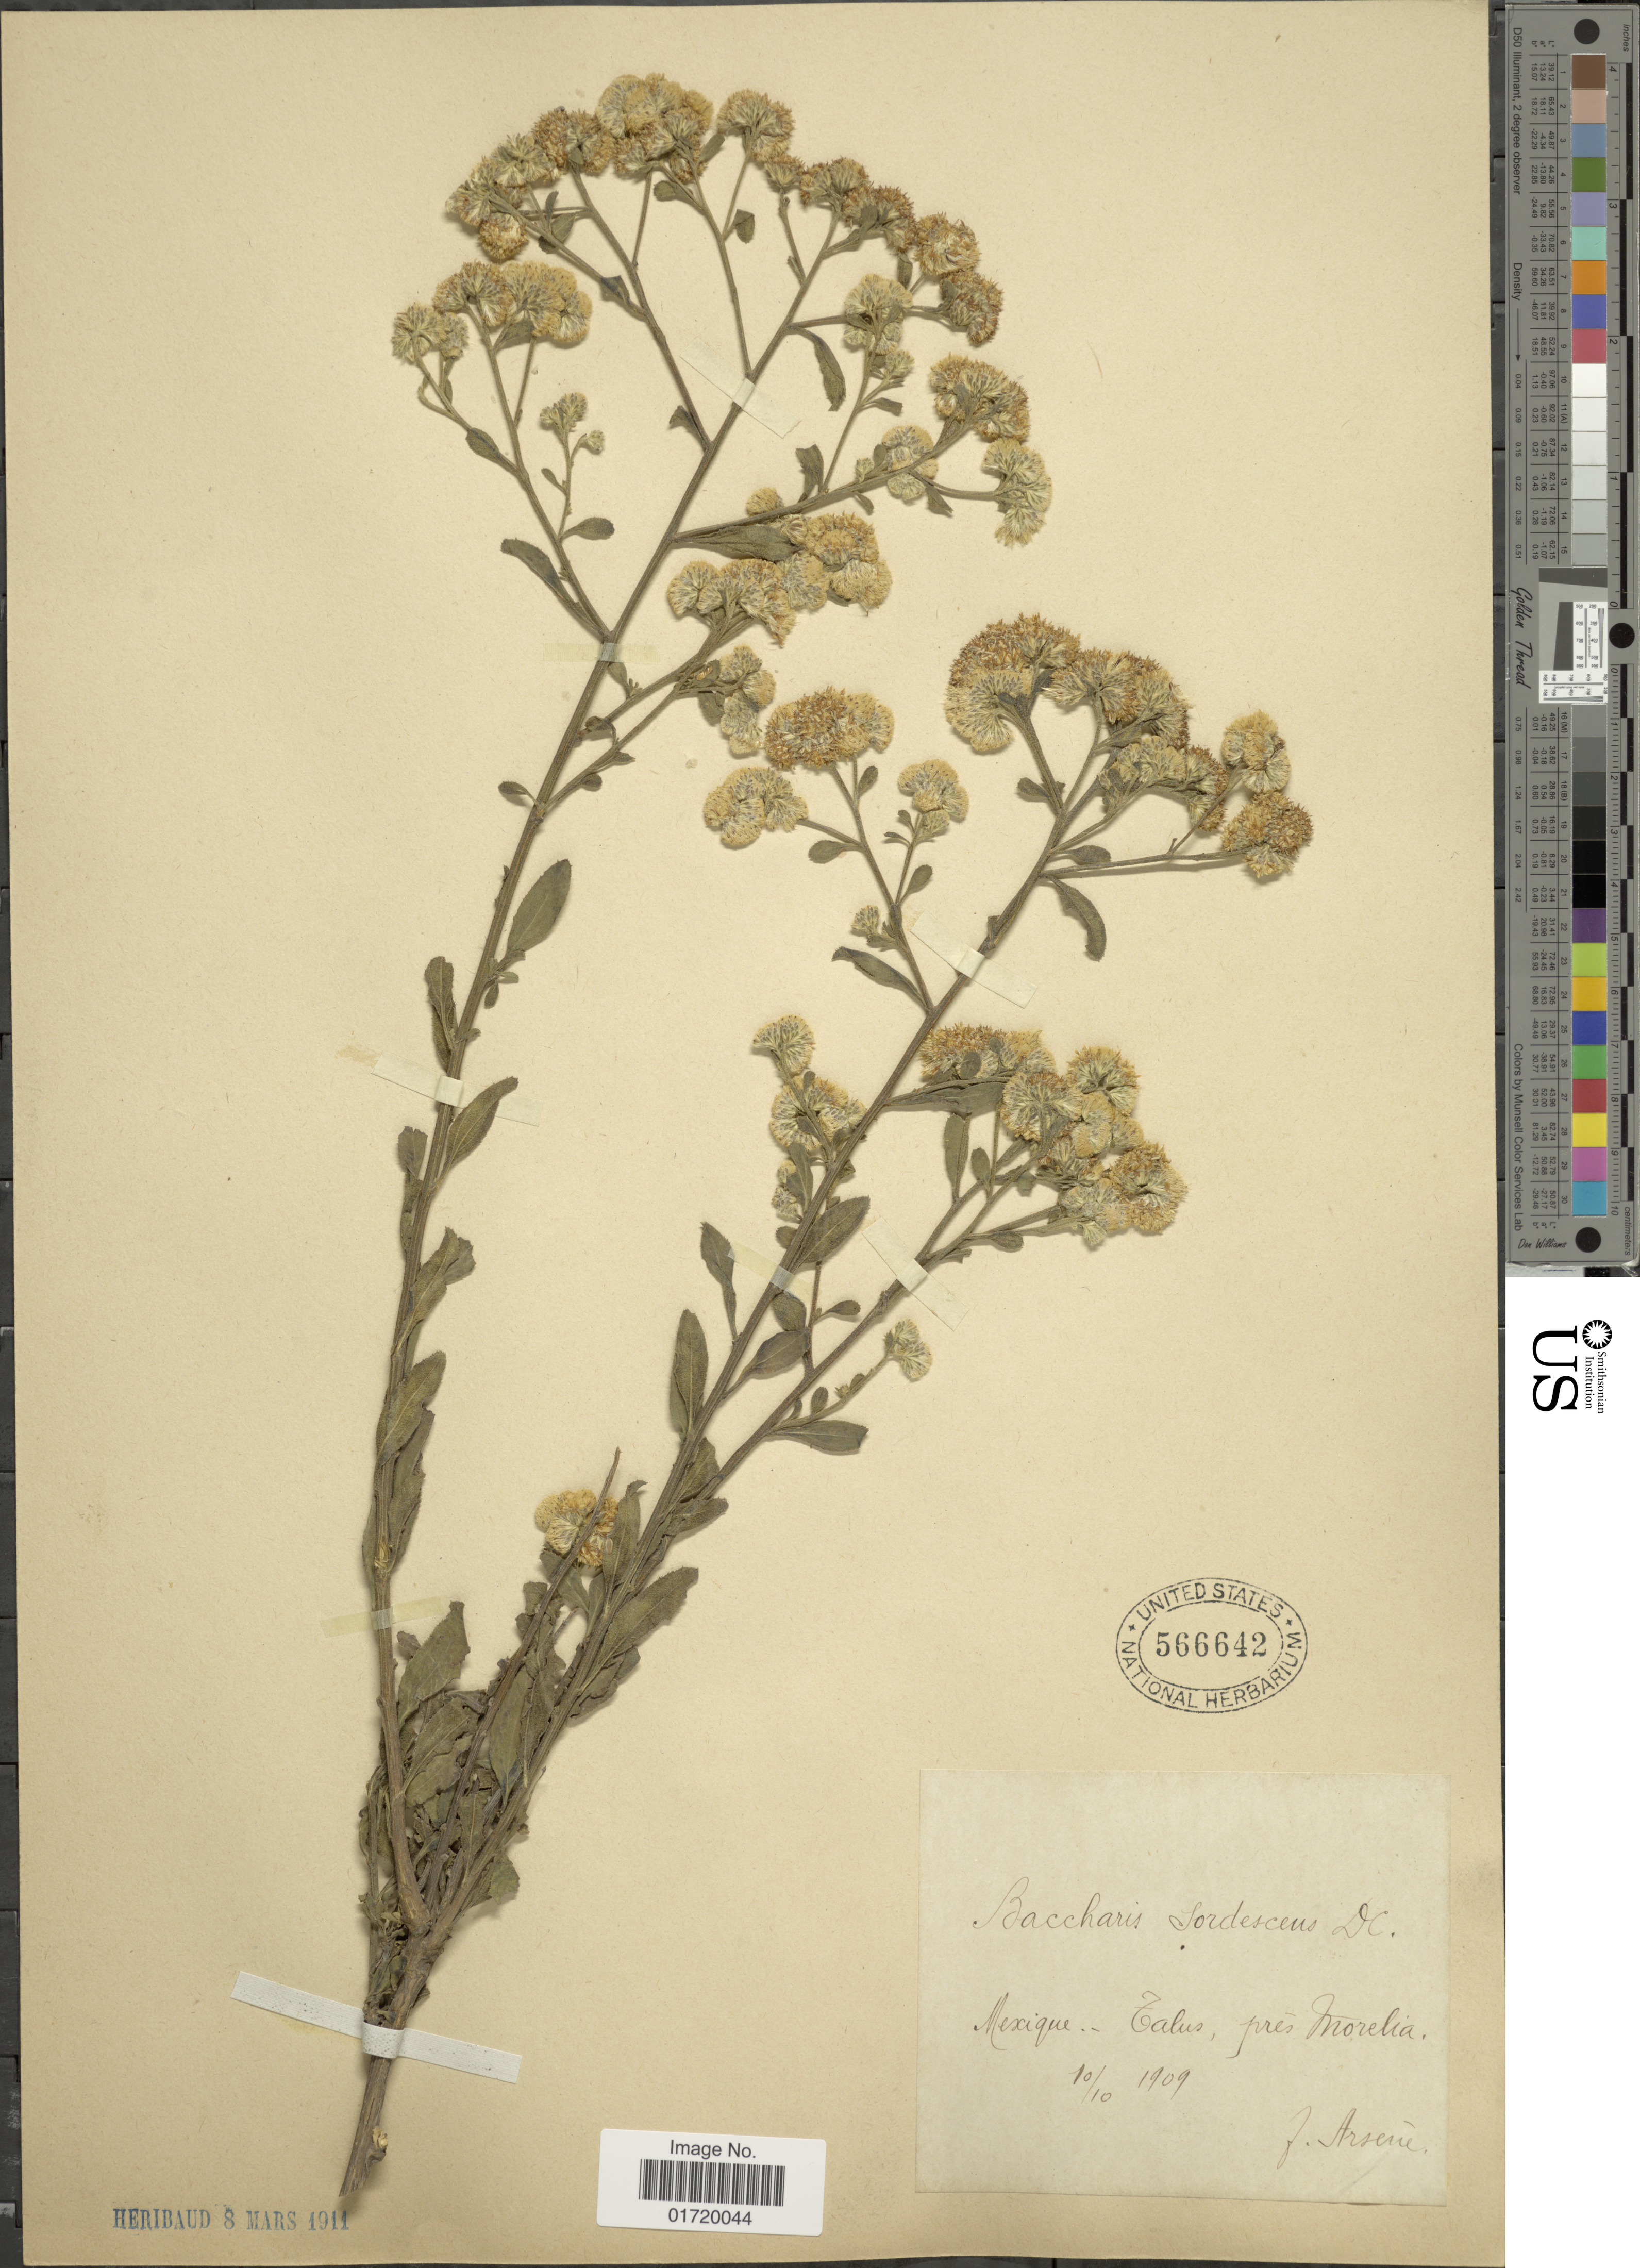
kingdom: Plantae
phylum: Tracheophyta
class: Magnoliopsida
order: Asterales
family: Asteraceae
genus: Baccharis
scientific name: Baccharis sordescens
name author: DC.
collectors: F. Arsène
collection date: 1909-10-10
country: Mexico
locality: Mexique, Talus, pres Morelia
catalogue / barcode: US 566642